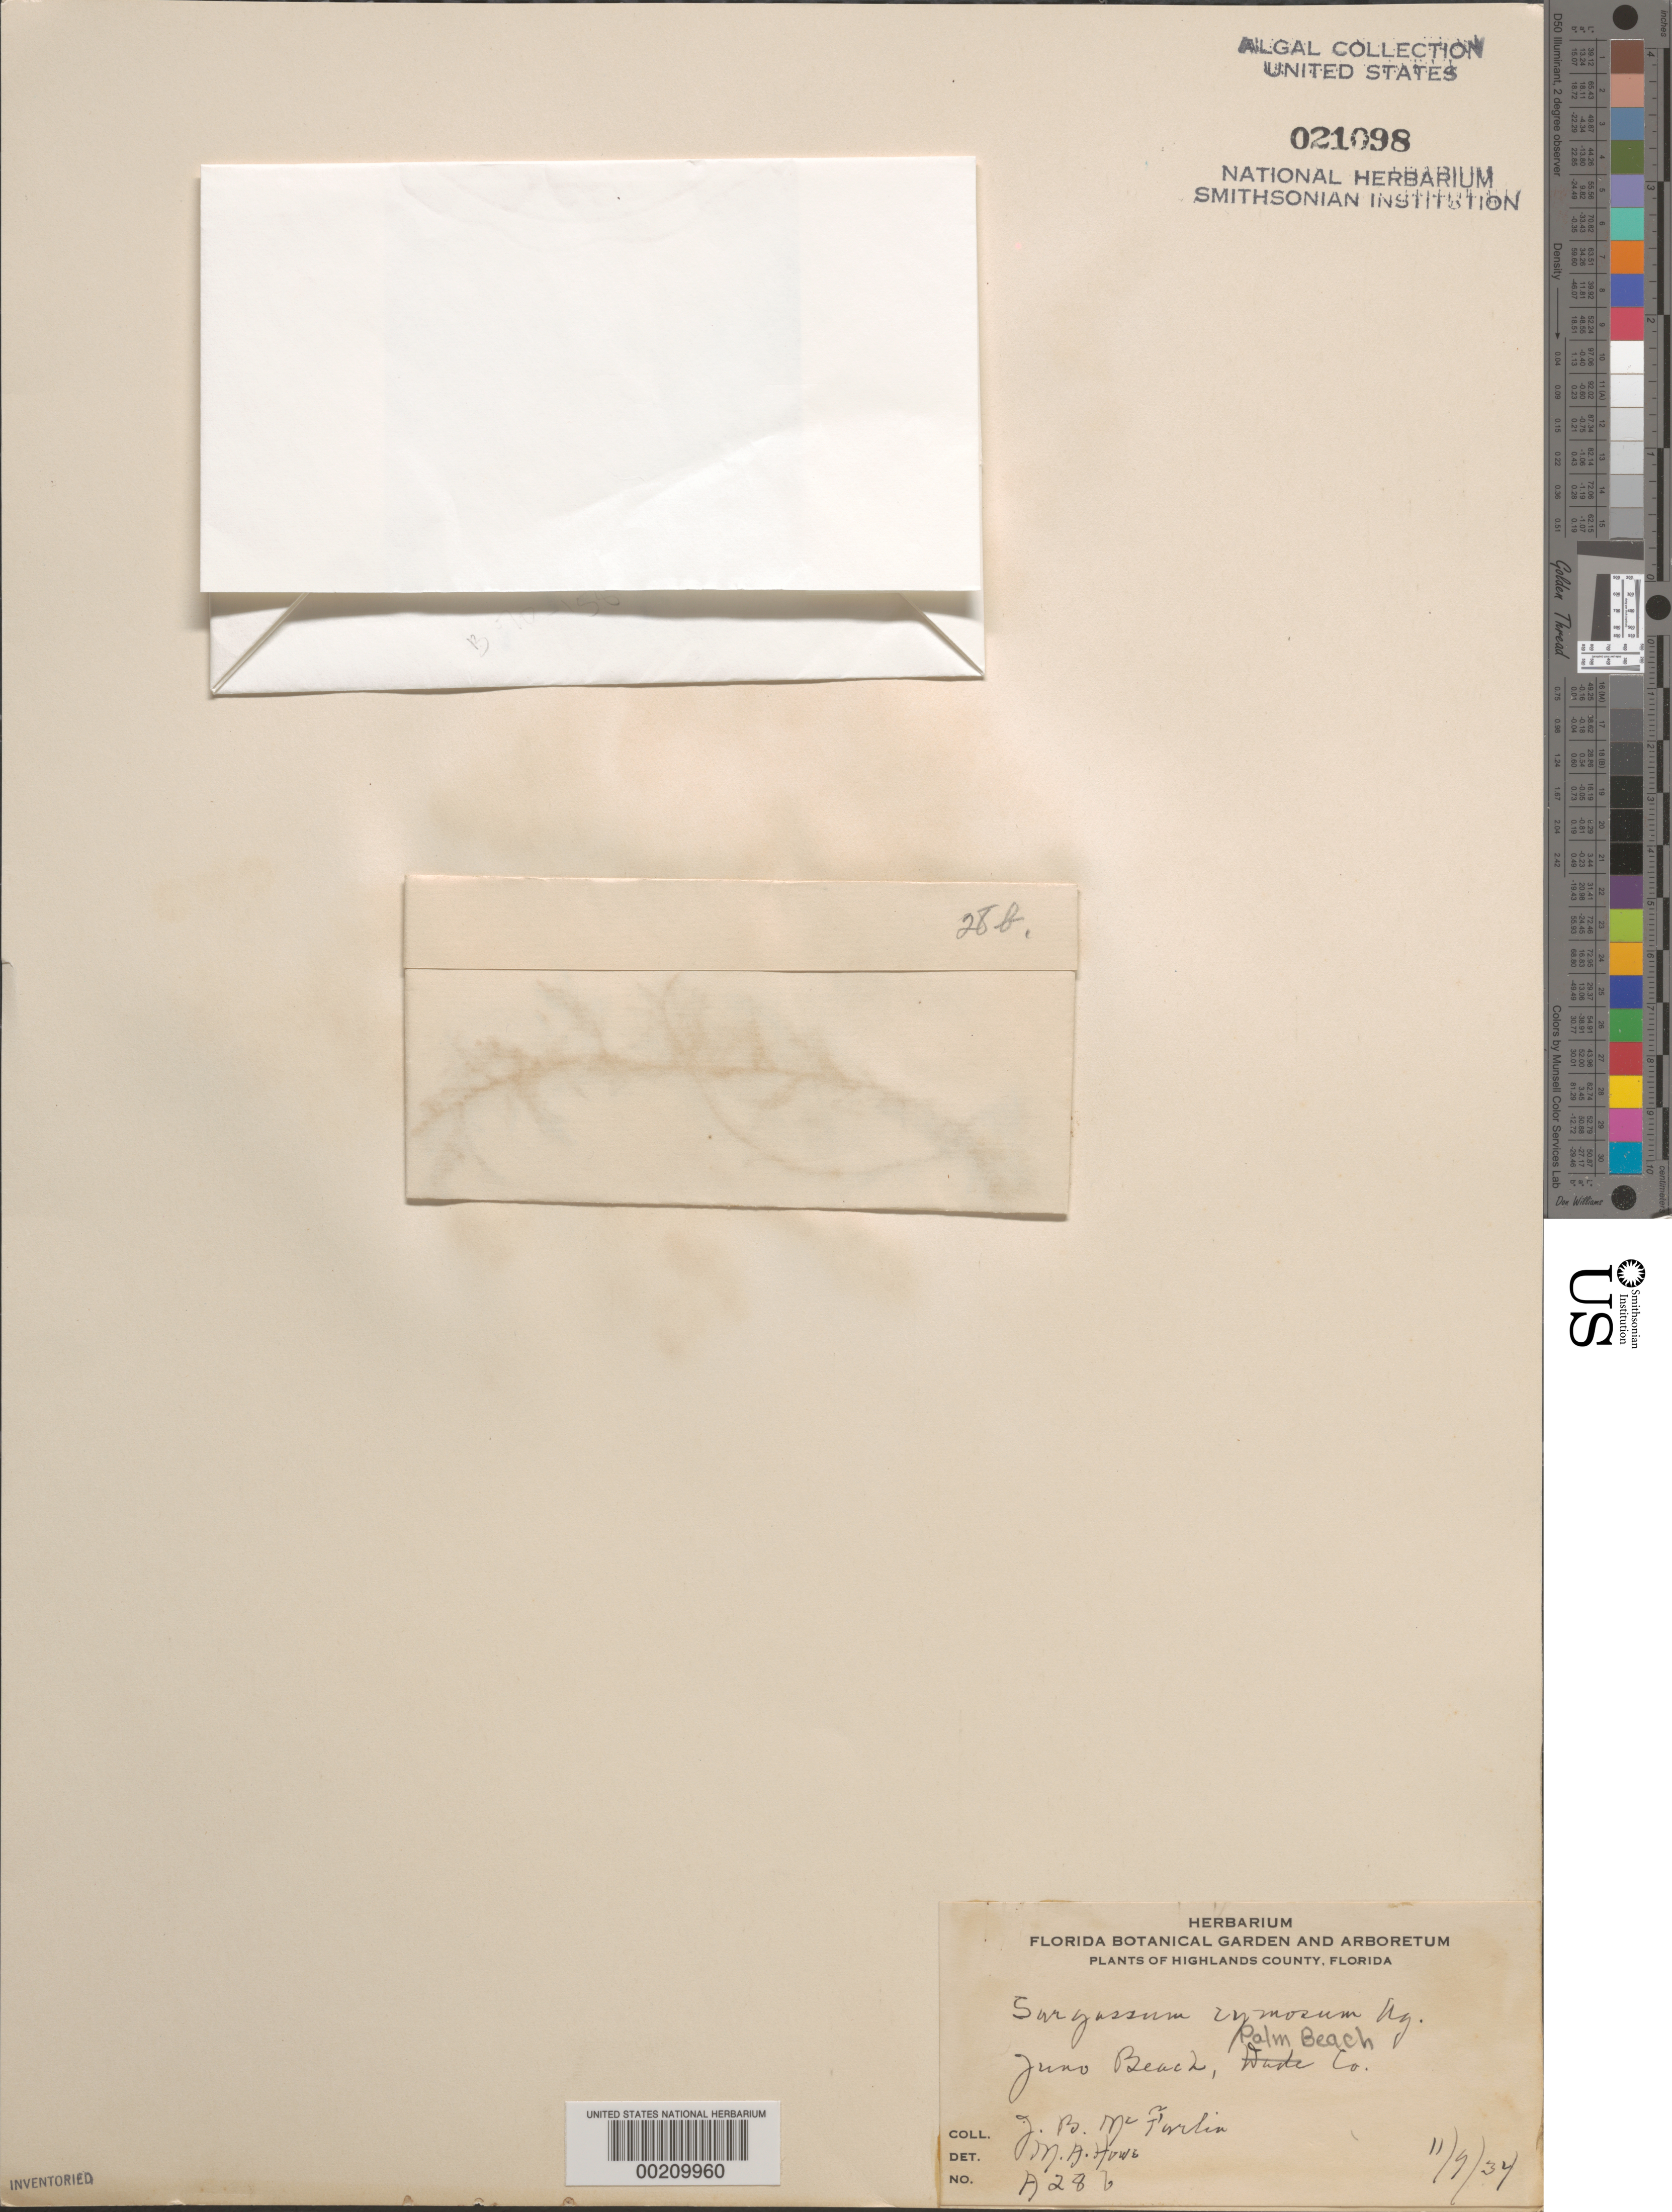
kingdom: Chromista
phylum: Ochrophyta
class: Phaeophyceae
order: Fucales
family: Sargassaceae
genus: Sargassum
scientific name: Sargassum cymosum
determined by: Howe, M. A.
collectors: J. McFarlin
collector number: A28b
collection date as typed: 09 Nov 1934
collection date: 1934-11-09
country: United States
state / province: Florida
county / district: Palm Beach County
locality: Juno Beach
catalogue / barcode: US 21098